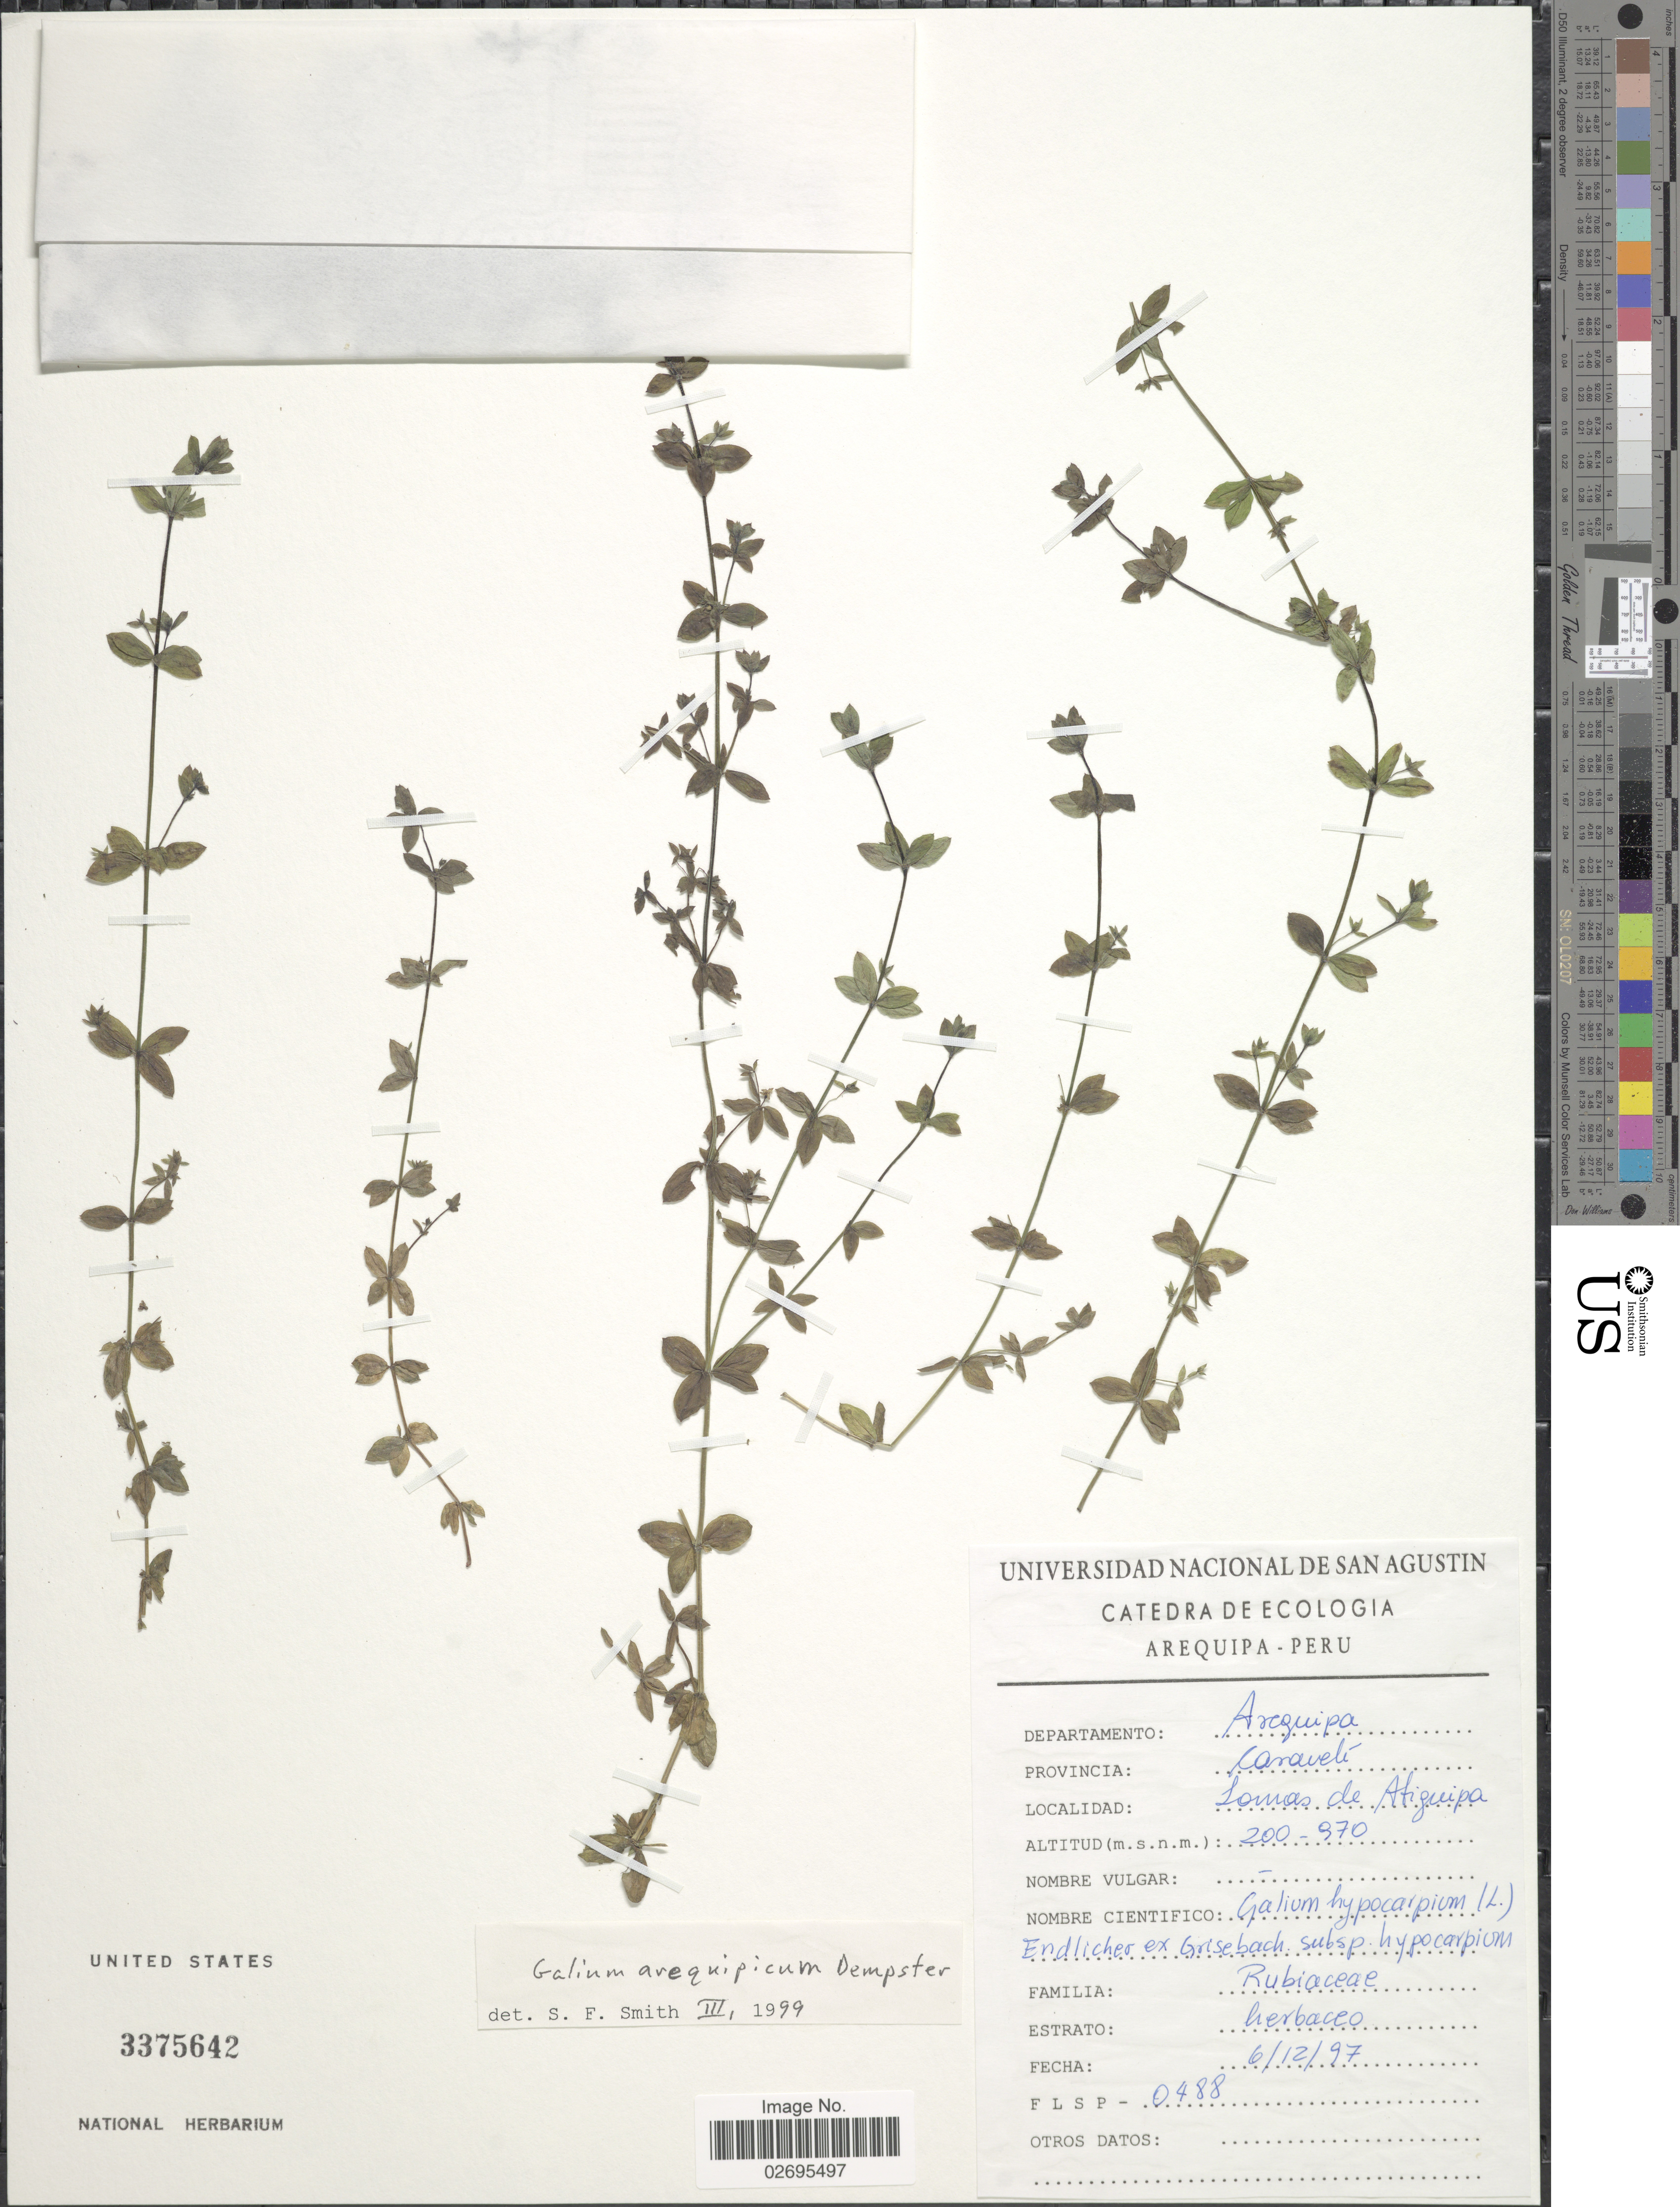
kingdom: Plantae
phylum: Tracheophyta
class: Magnoliopsida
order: Gentianales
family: Rubiaceae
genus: Galium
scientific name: Galium arequipicum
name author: Dempster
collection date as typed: Transcribed d/m/y: 6/12/97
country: Peru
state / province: Arequipa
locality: Departamento: Arequipa, Provincia: Caravelí, Lomas de Atiquipa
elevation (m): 200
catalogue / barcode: US 3375642